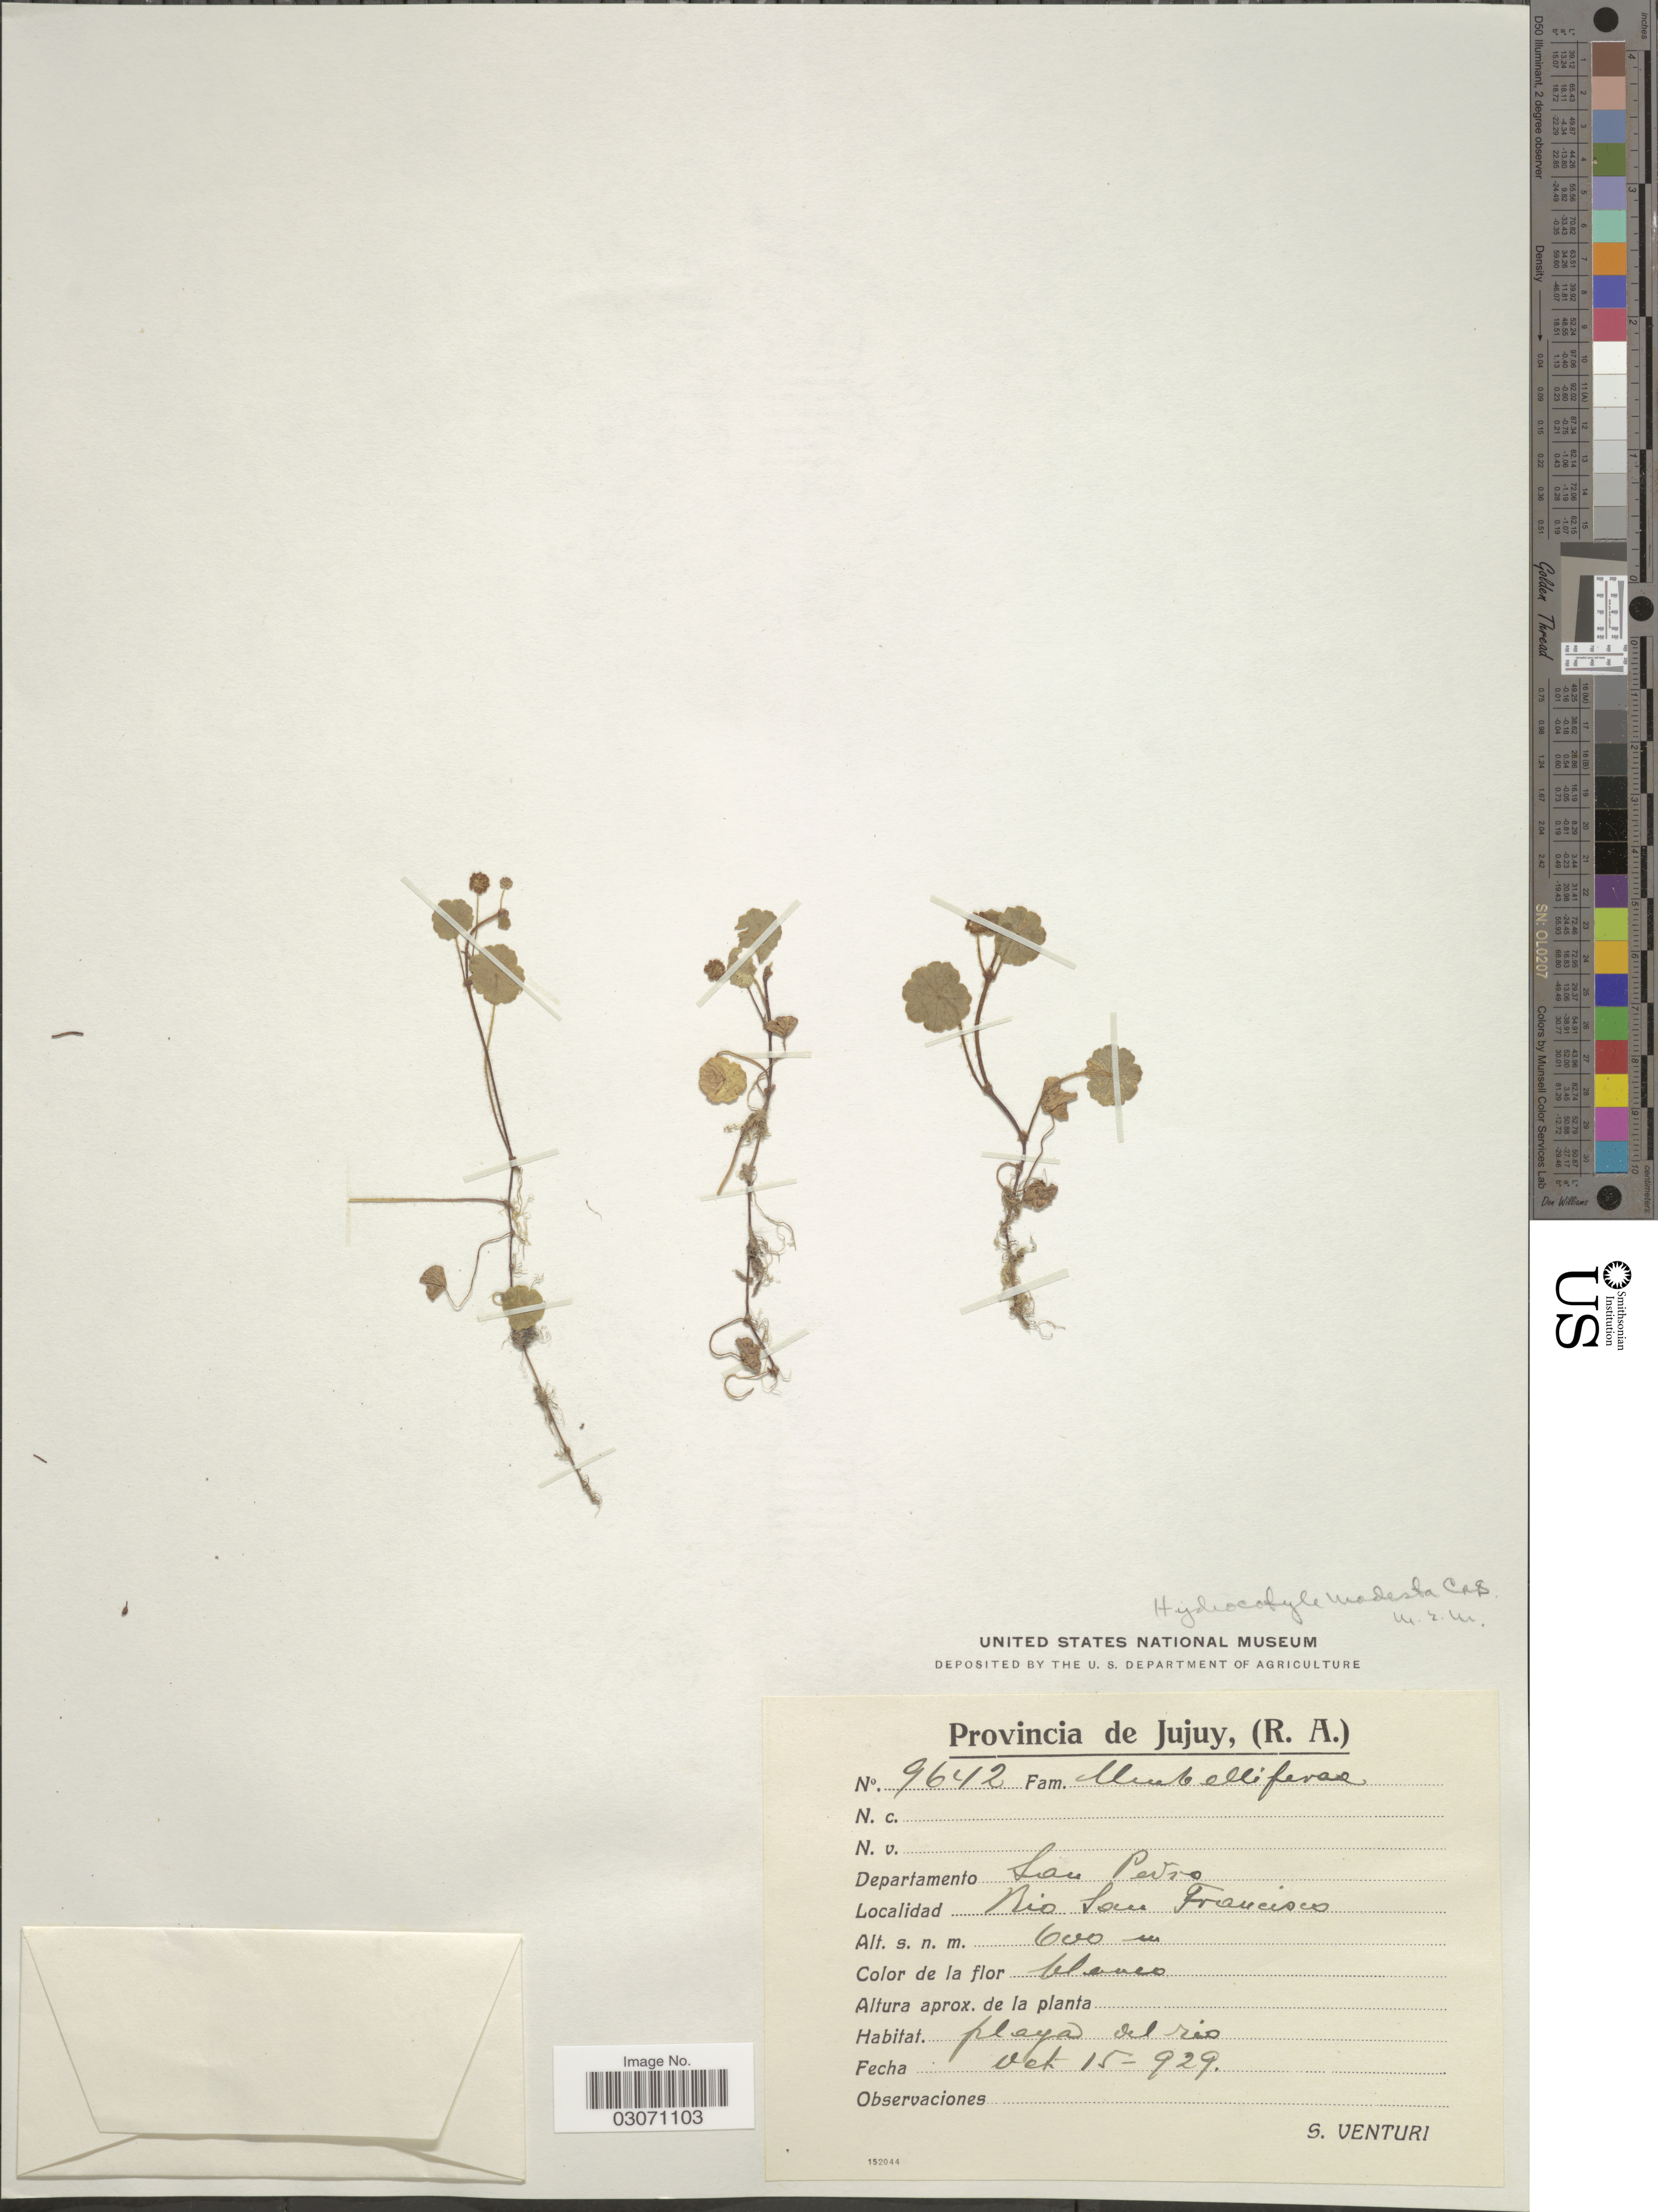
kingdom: Plantae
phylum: Tracheophyta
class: Magnoliopsida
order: Apiales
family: Araliaceae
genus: Hydrocotyle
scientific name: Hydrocotyle modesta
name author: Cham. & Schltdl.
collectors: S. Venturi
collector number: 9642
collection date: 1929-10-15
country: Argentina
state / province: Jujuy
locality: Provincia de Jujuy, (R.A.) Departamento San Pedro, Rio San Francisco.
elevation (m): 600